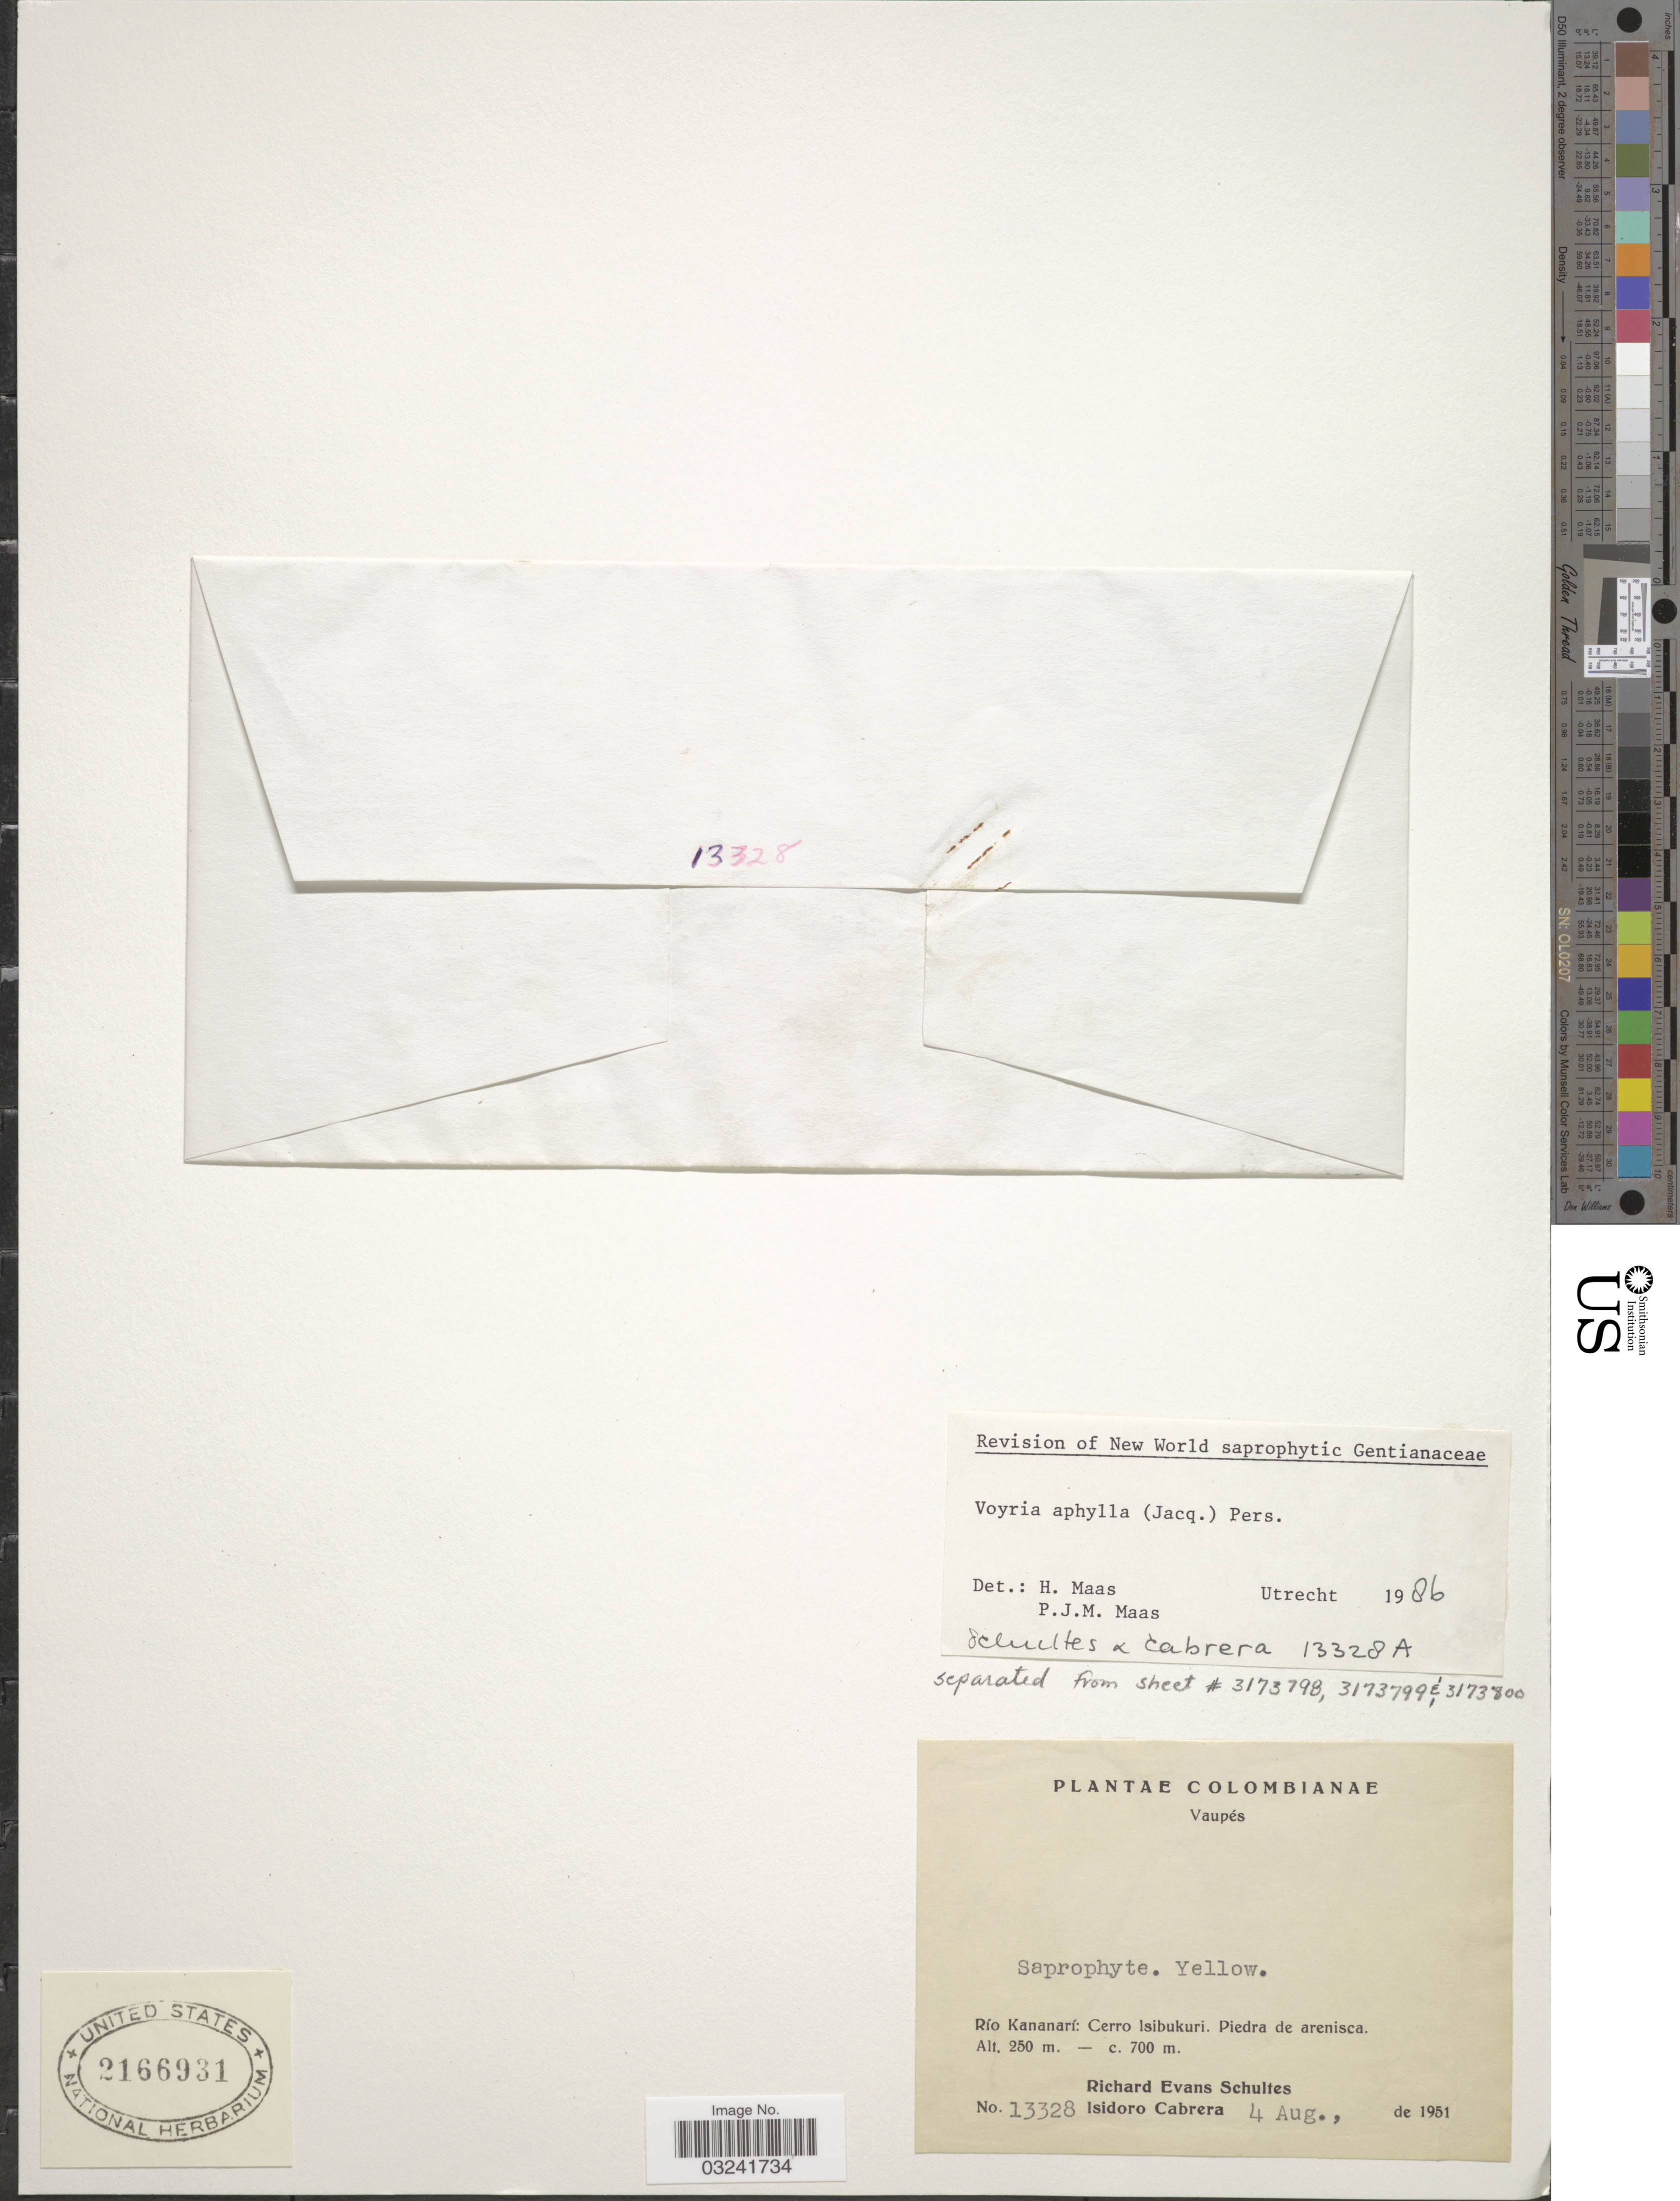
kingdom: Plantae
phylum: Tracheophyta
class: Magnoliopsida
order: Gentianales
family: Gentianaceae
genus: Voyria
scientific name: Voyria aphylla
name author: (Jacq.) Pers.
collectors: R. E. Schultes & I. Cabrera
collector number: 13328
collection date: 1951-08-04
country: Colombia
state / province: Vaupés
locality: Río Kananarí: Cerro Isibukuri. Piedra de arenisca.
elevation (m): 250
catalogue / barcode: US 2166931